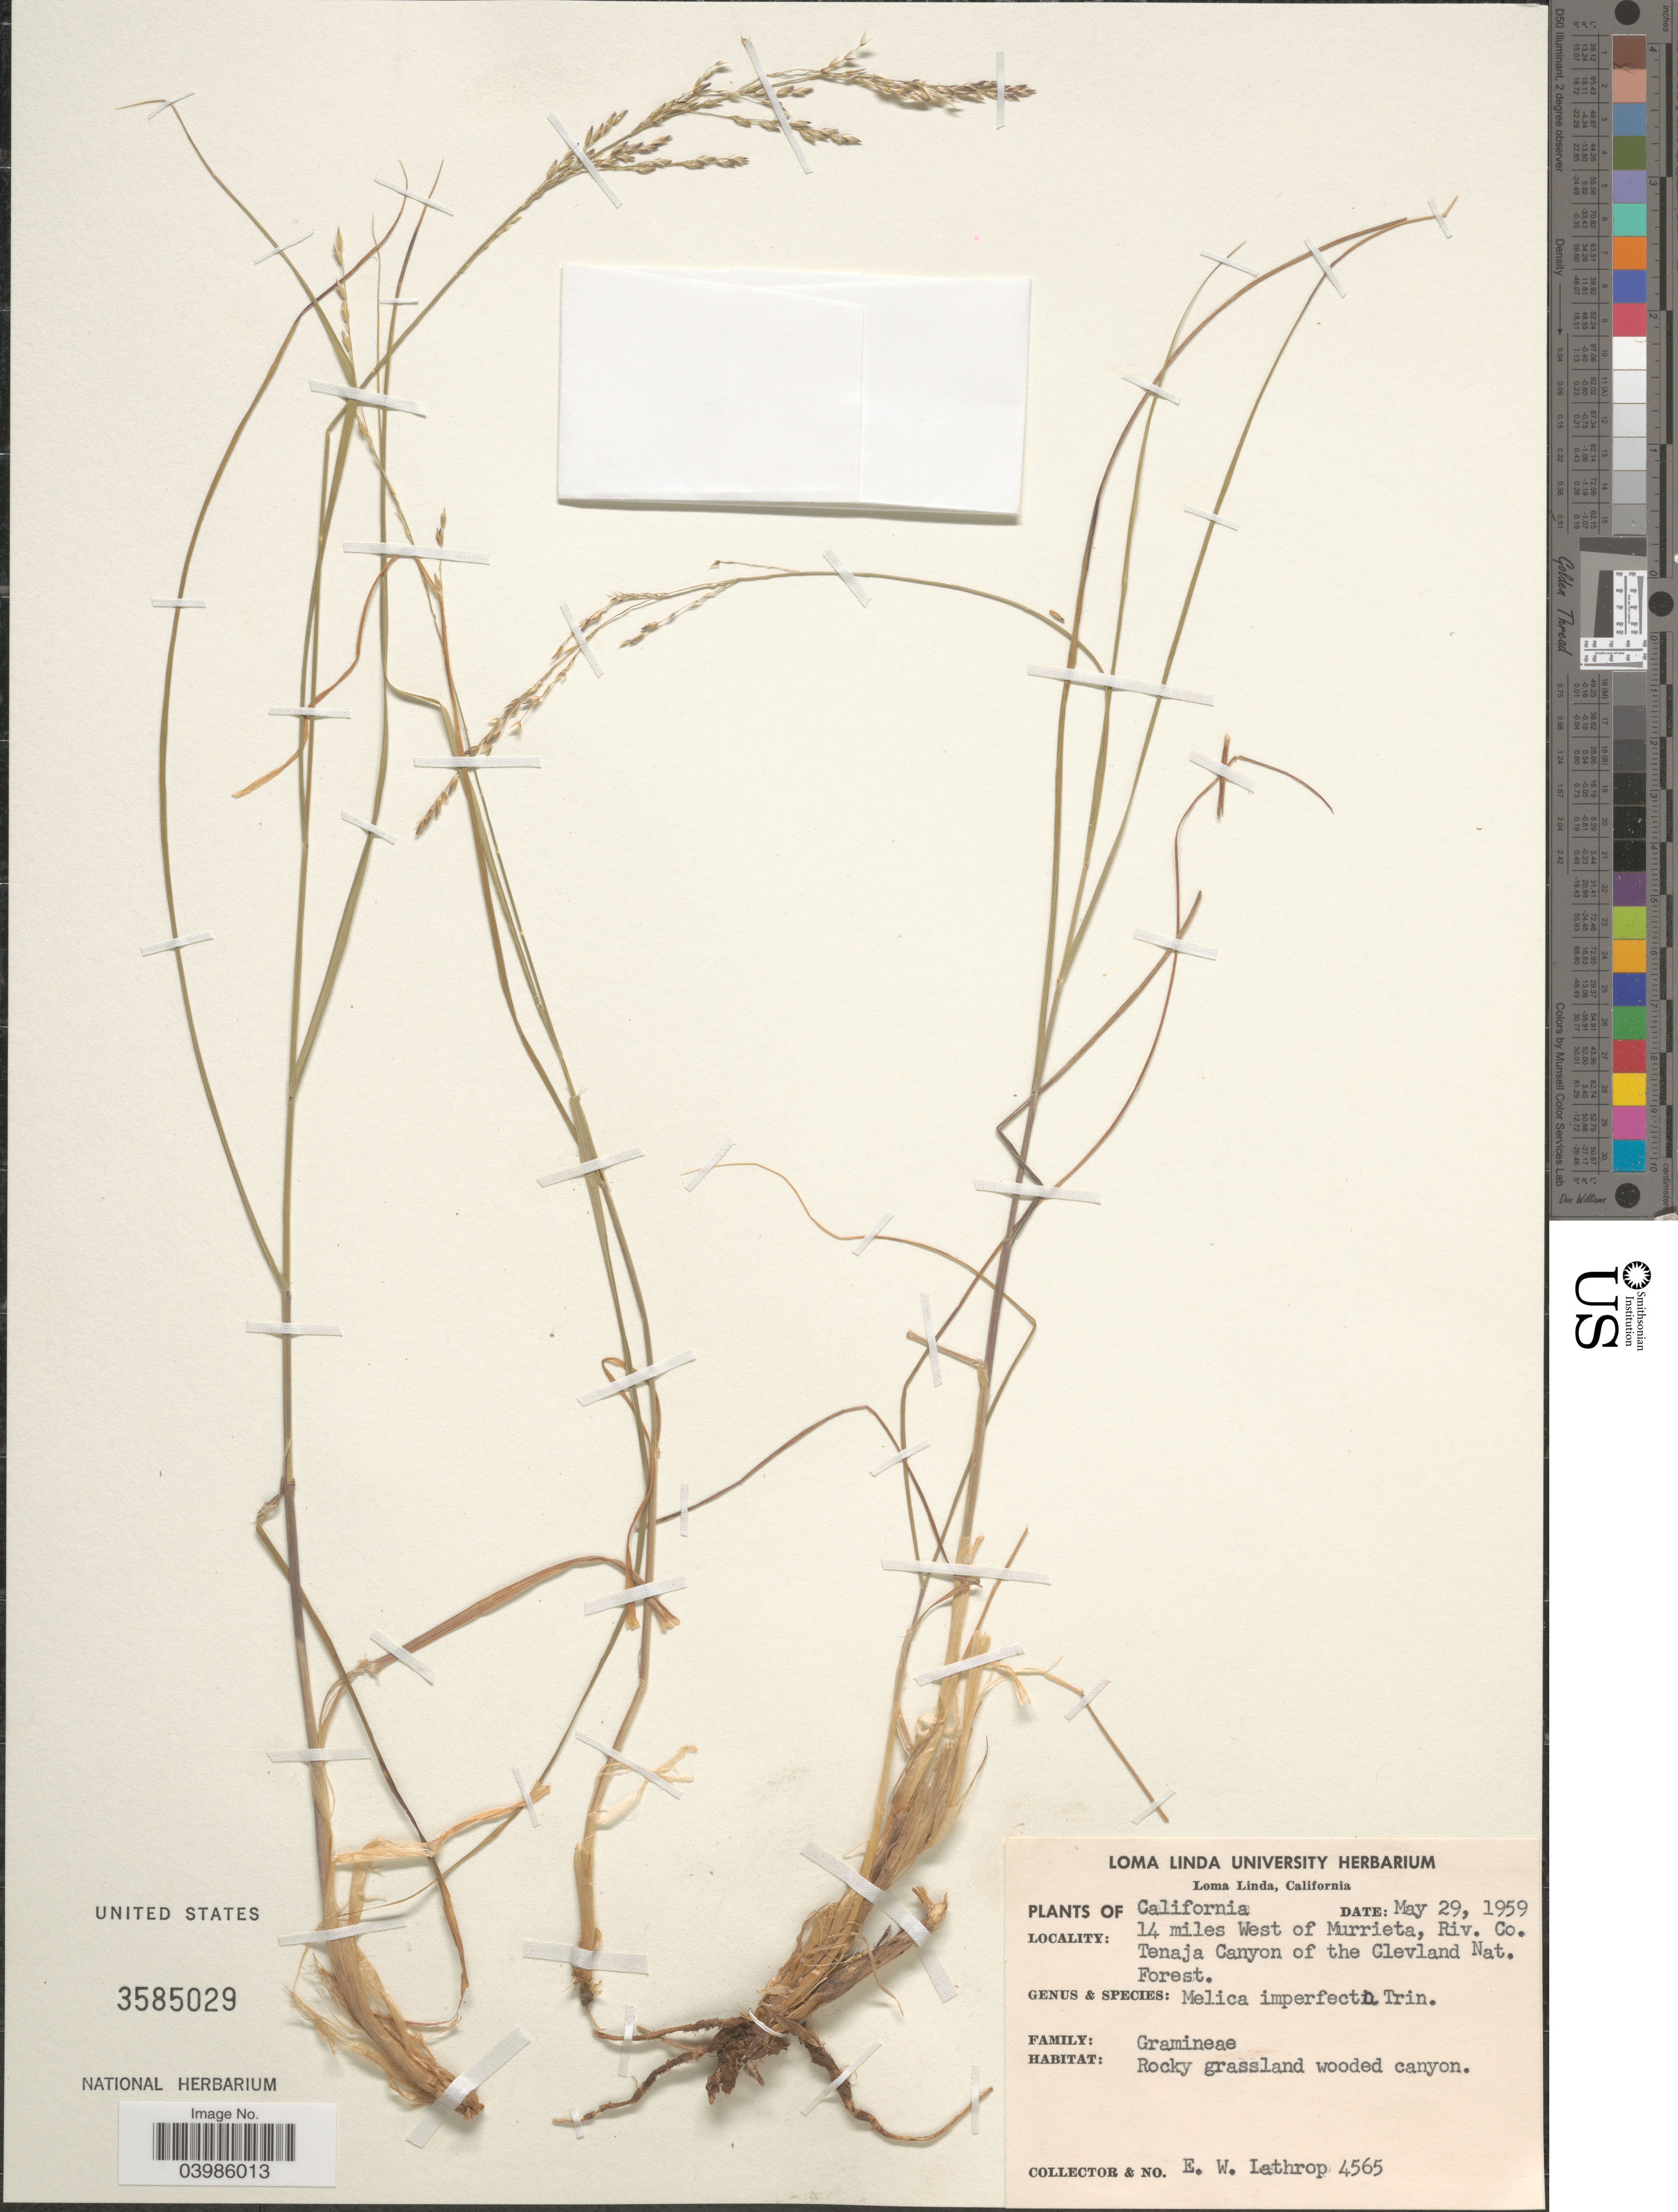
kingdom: Plantae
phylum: Tracheophyta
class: Liliopsida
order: Poales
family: Poaceae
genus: Melica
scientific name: Melica imperfecta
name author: Trin.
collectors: E. W. Lathrop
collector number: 4565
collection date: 1959-05-29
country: United States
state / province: California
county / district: Riverside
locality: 14 miles West of Murietta, Riv. Co. Tenaja Canyon of the Clevland Nat. Forest.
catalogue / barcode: US 3585029